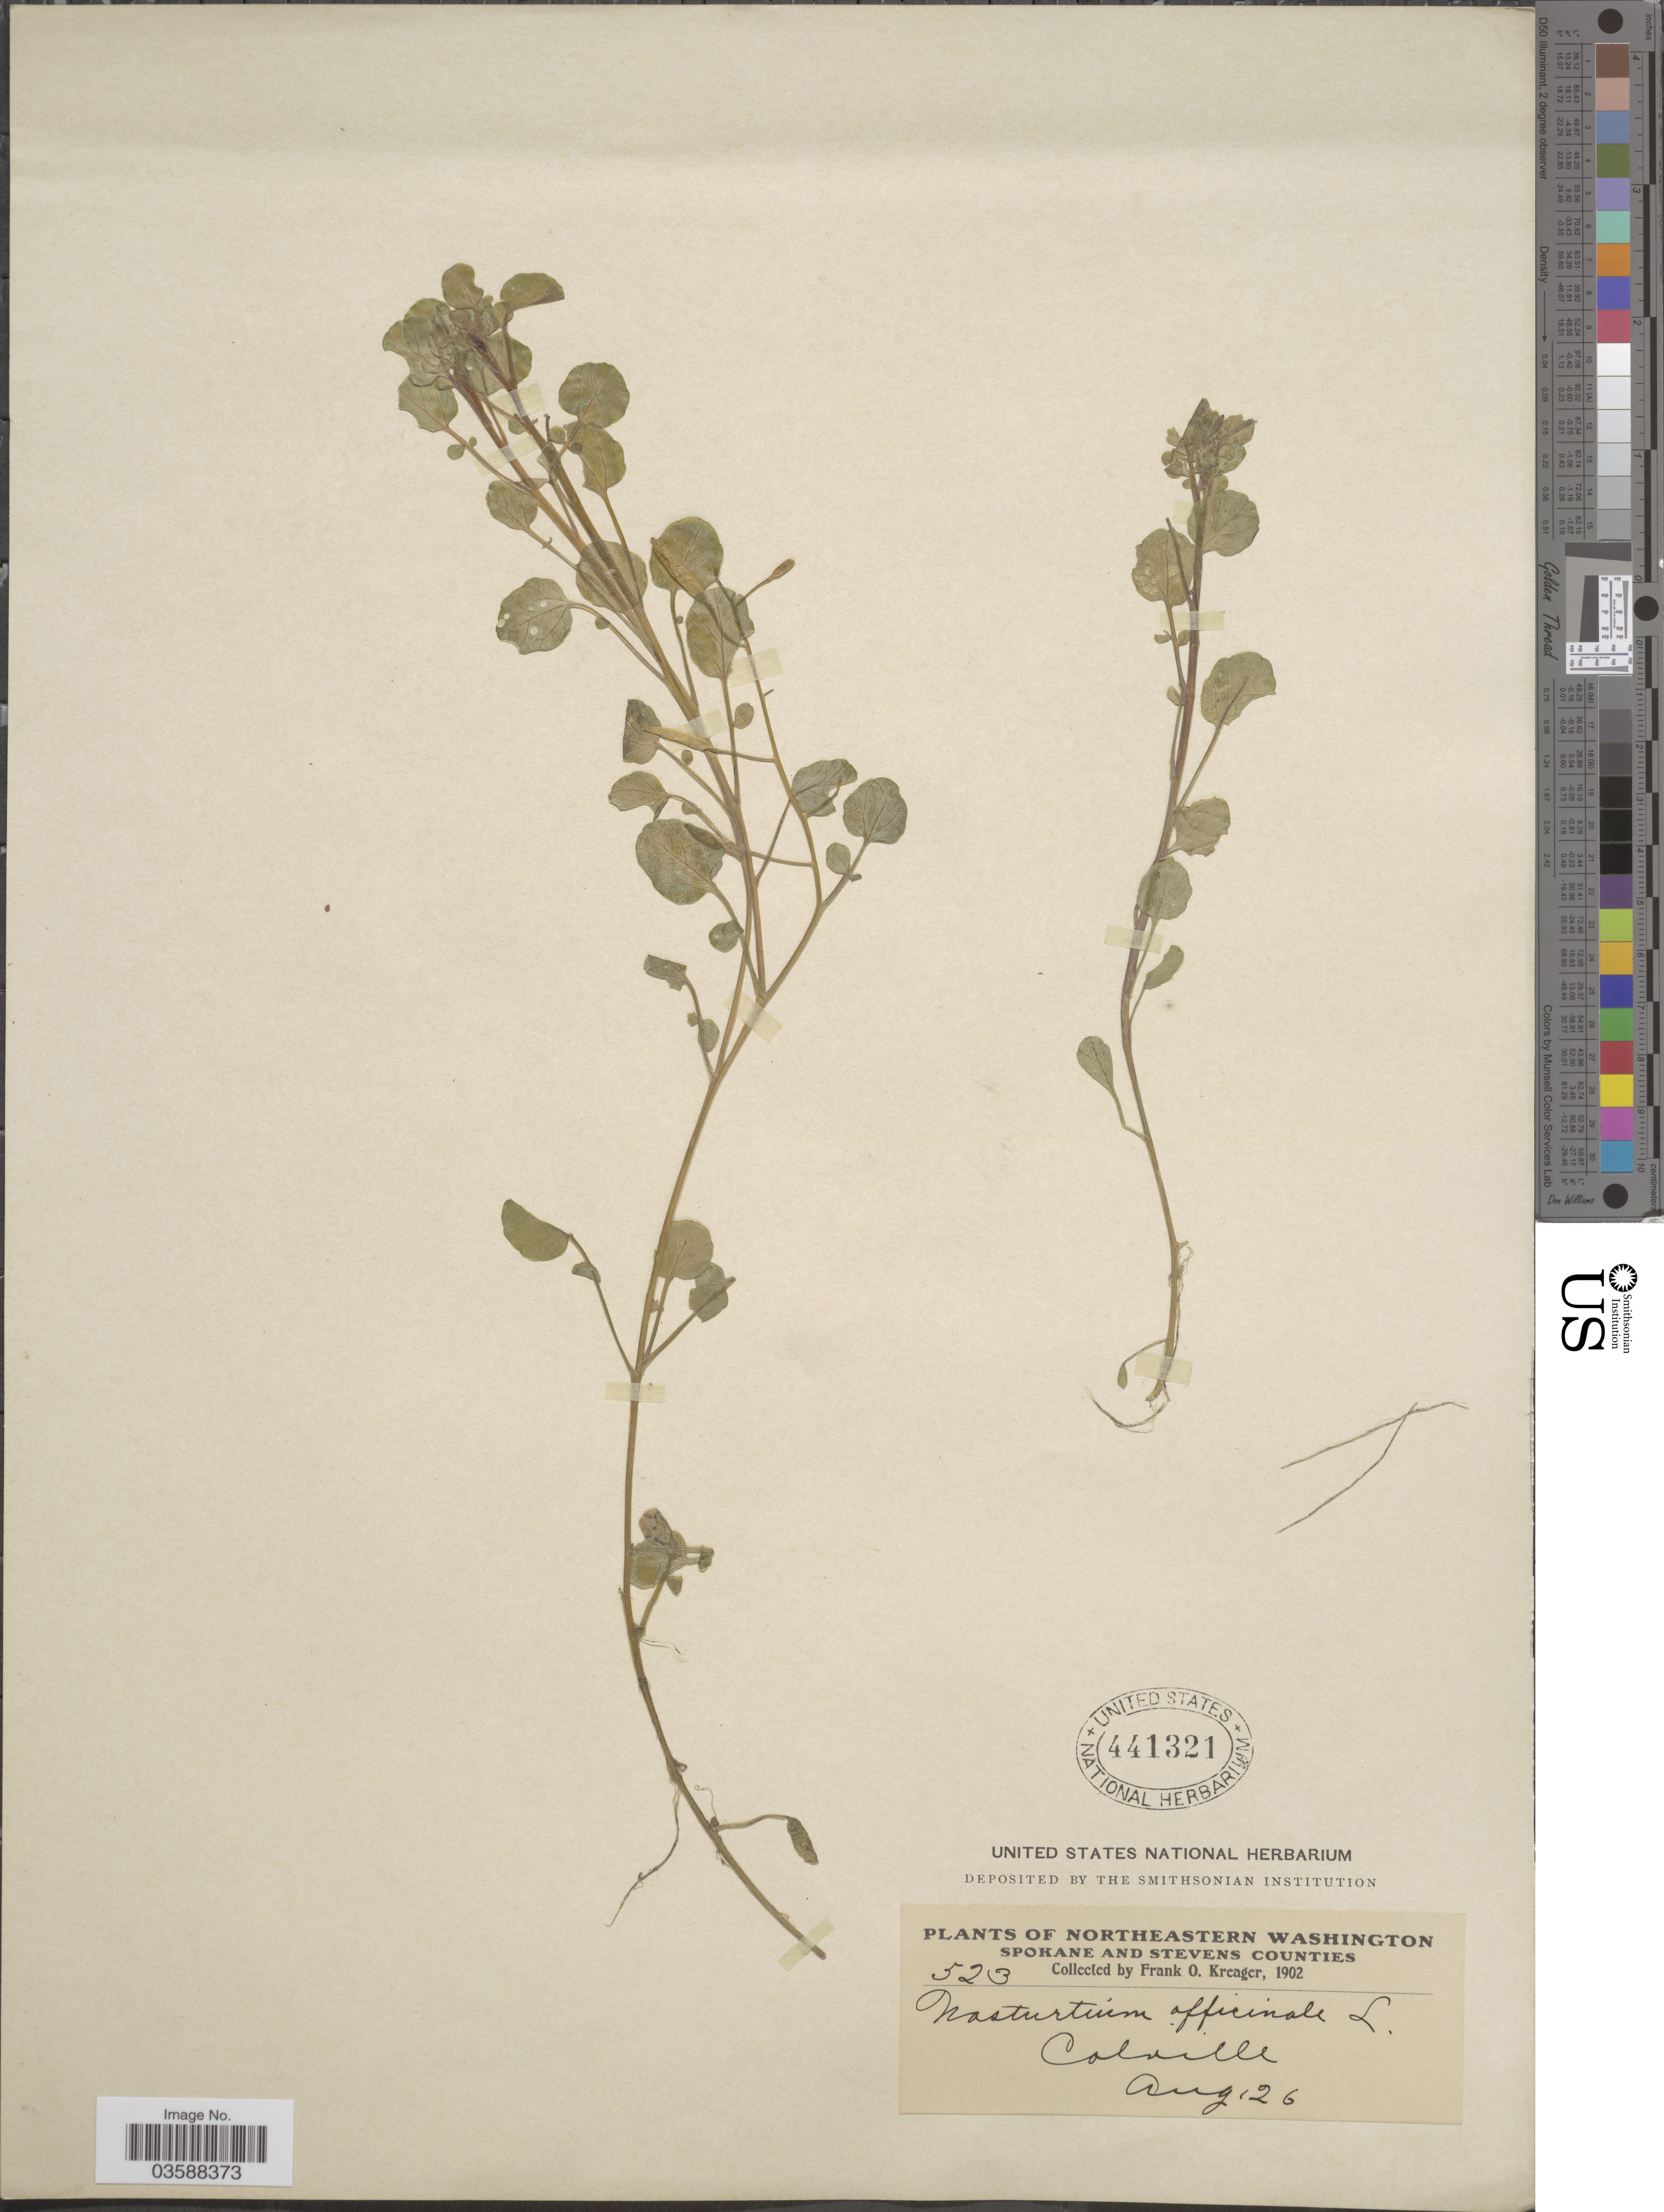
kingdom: Plantae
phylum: Tracheophyta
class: Magnoliopsida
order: Brassicales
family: Brassicaceae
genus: Nasturtium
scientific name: Nasturtium officinale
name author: R. Br.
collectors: F. Kreager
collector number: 523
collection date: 1902-08-26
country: United States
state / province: Washington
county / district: Spokane / Stevens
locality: Northeastern Washington; Spokane and Stevens Counties, Colville.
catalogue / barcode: US 441321